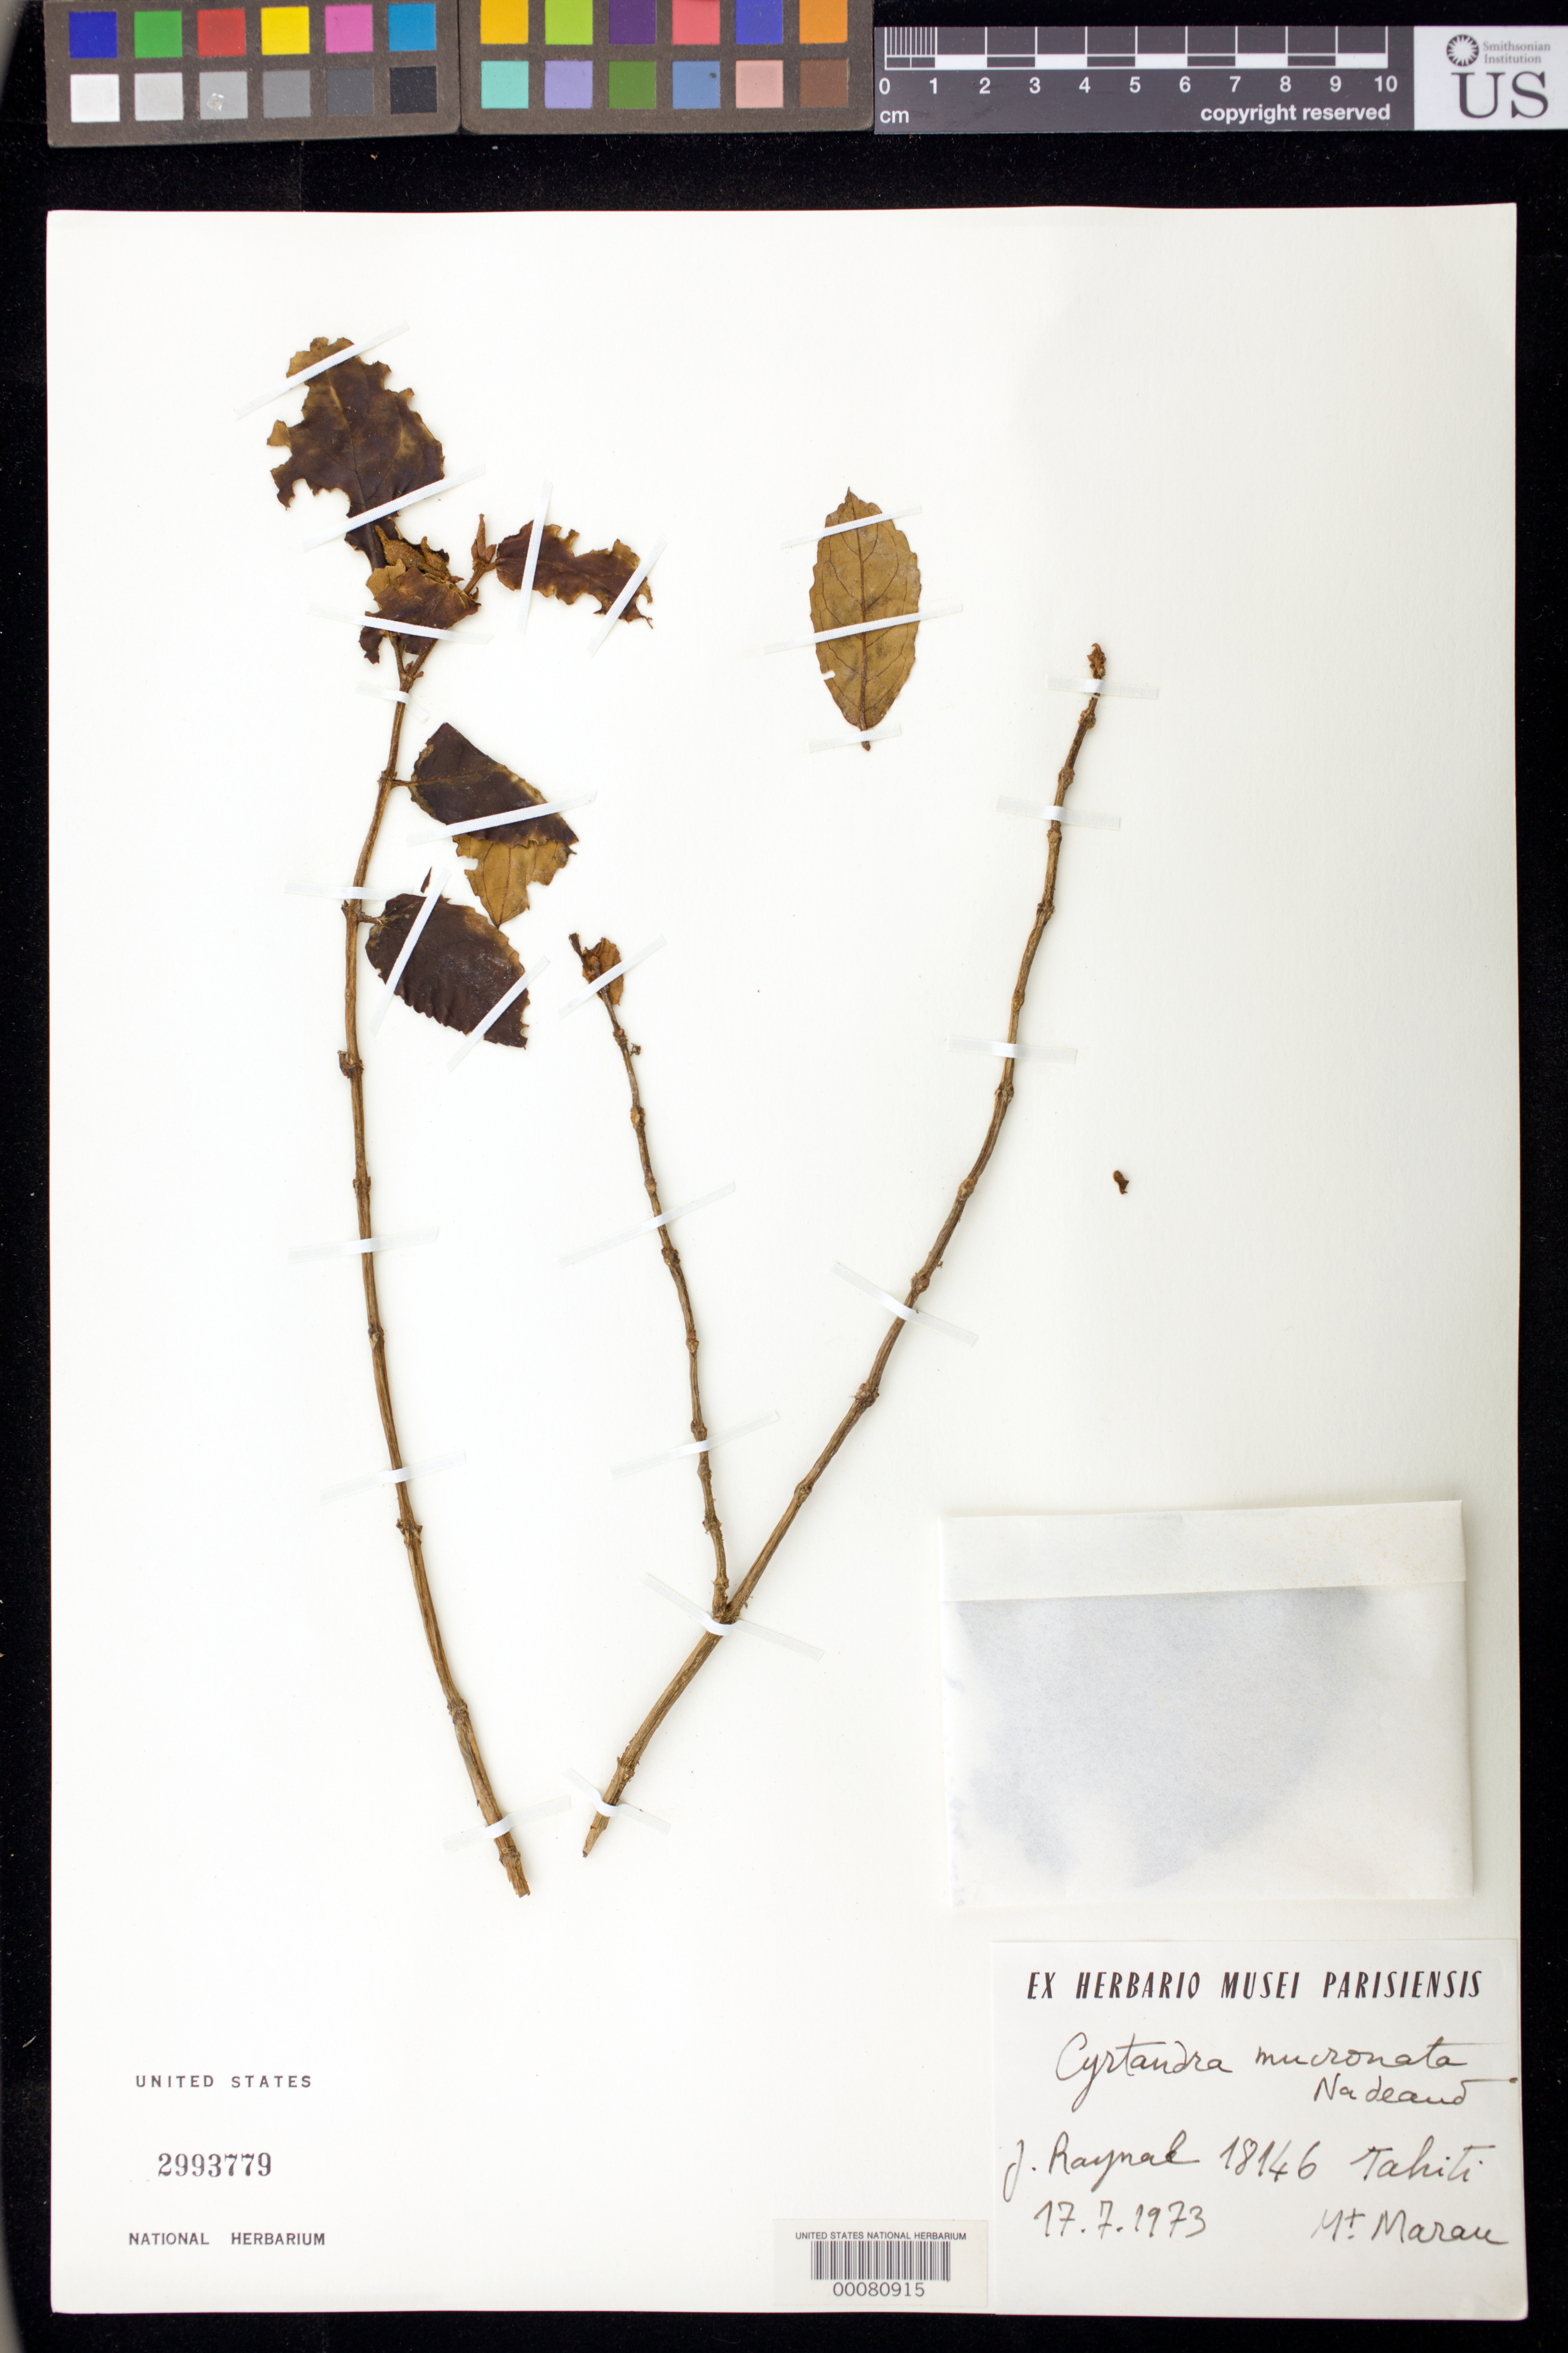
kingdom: Plantae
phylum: Tracheophyta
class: Magnoliopsida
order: Lamiales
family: Gesneriaceae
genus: Cyrtandra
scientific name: Cyrtandra mucronata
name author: Nadeaud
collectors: J. Raynal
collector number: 18146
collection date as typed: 17 Jul 1973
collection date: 1973-07-17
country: French Polynesia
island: Tahiti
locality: Mt. Marau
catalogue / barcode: US 2993779